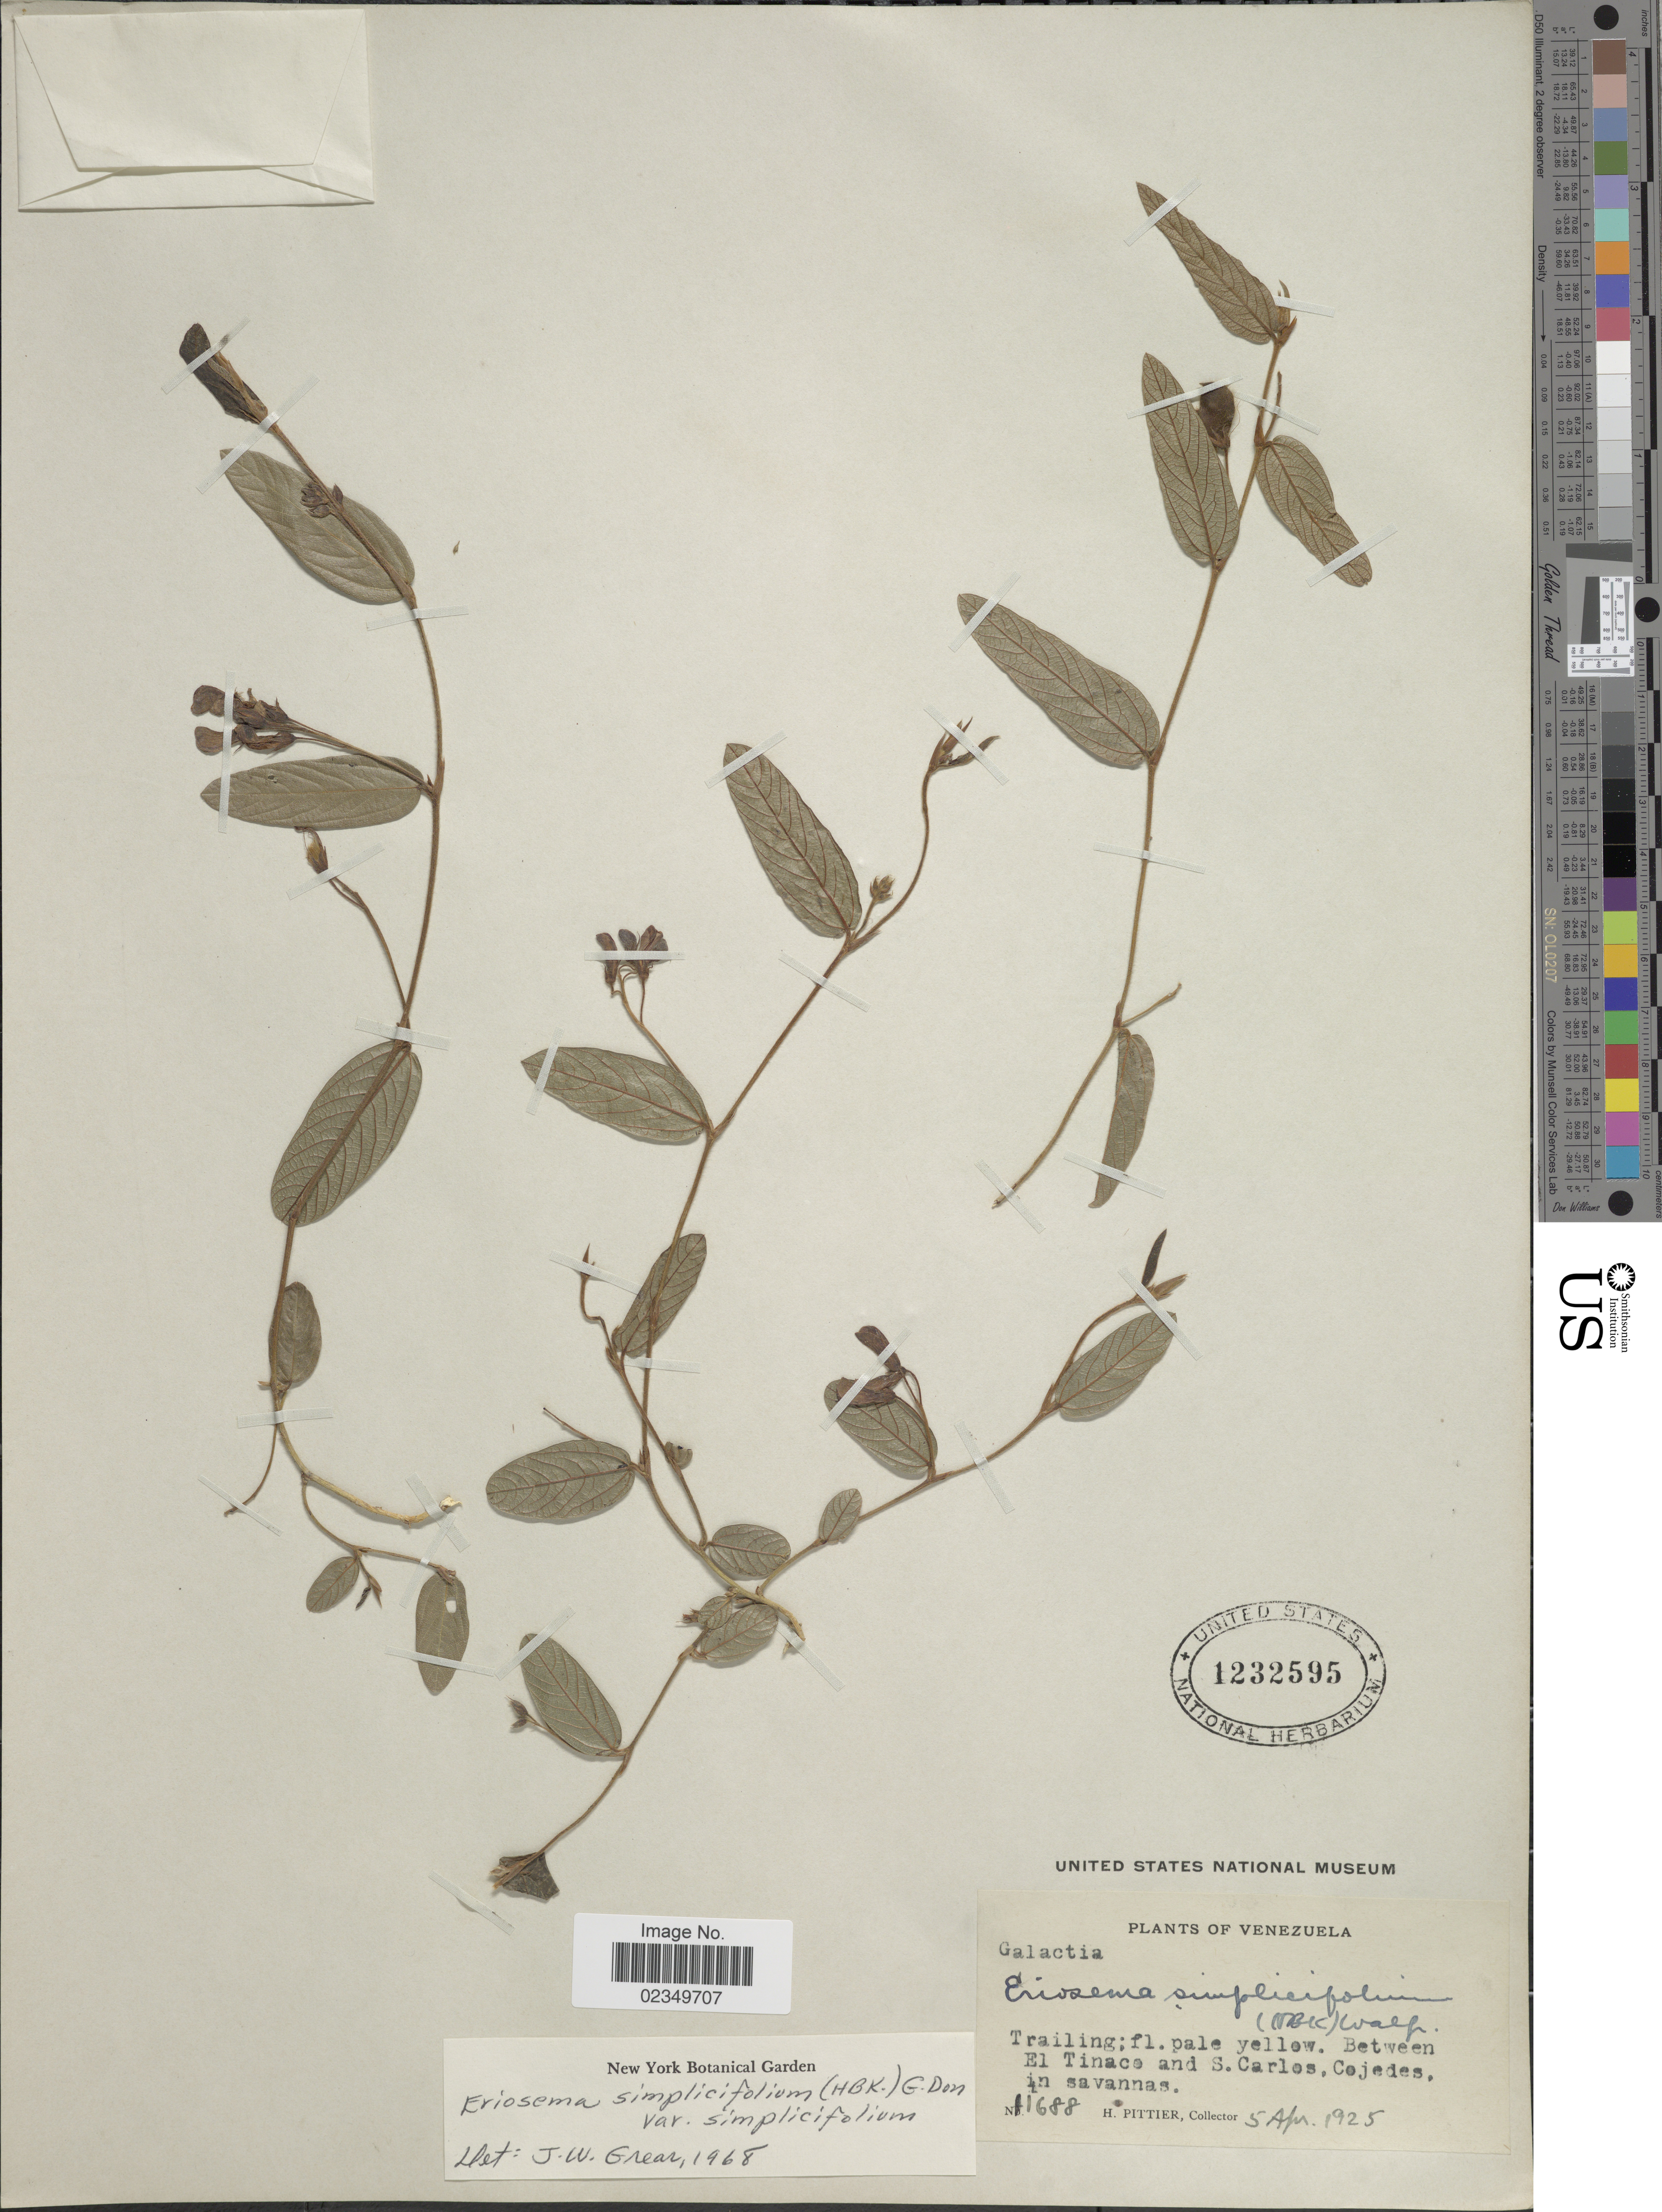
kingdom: Plantae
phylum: Tracheophyta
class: Magnoliopsida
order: Fabales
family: Fabaceae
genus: Eriosema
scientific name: Eriosema simplicifolium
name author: (Kunth) G. Don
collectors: H. F. Pittier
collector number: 11688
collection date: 1925-04-04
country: Venezuela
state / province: Cojedes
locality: Between El Tinaco and S. Carlos, Cojedes, in savannas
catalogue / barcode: US 1232595